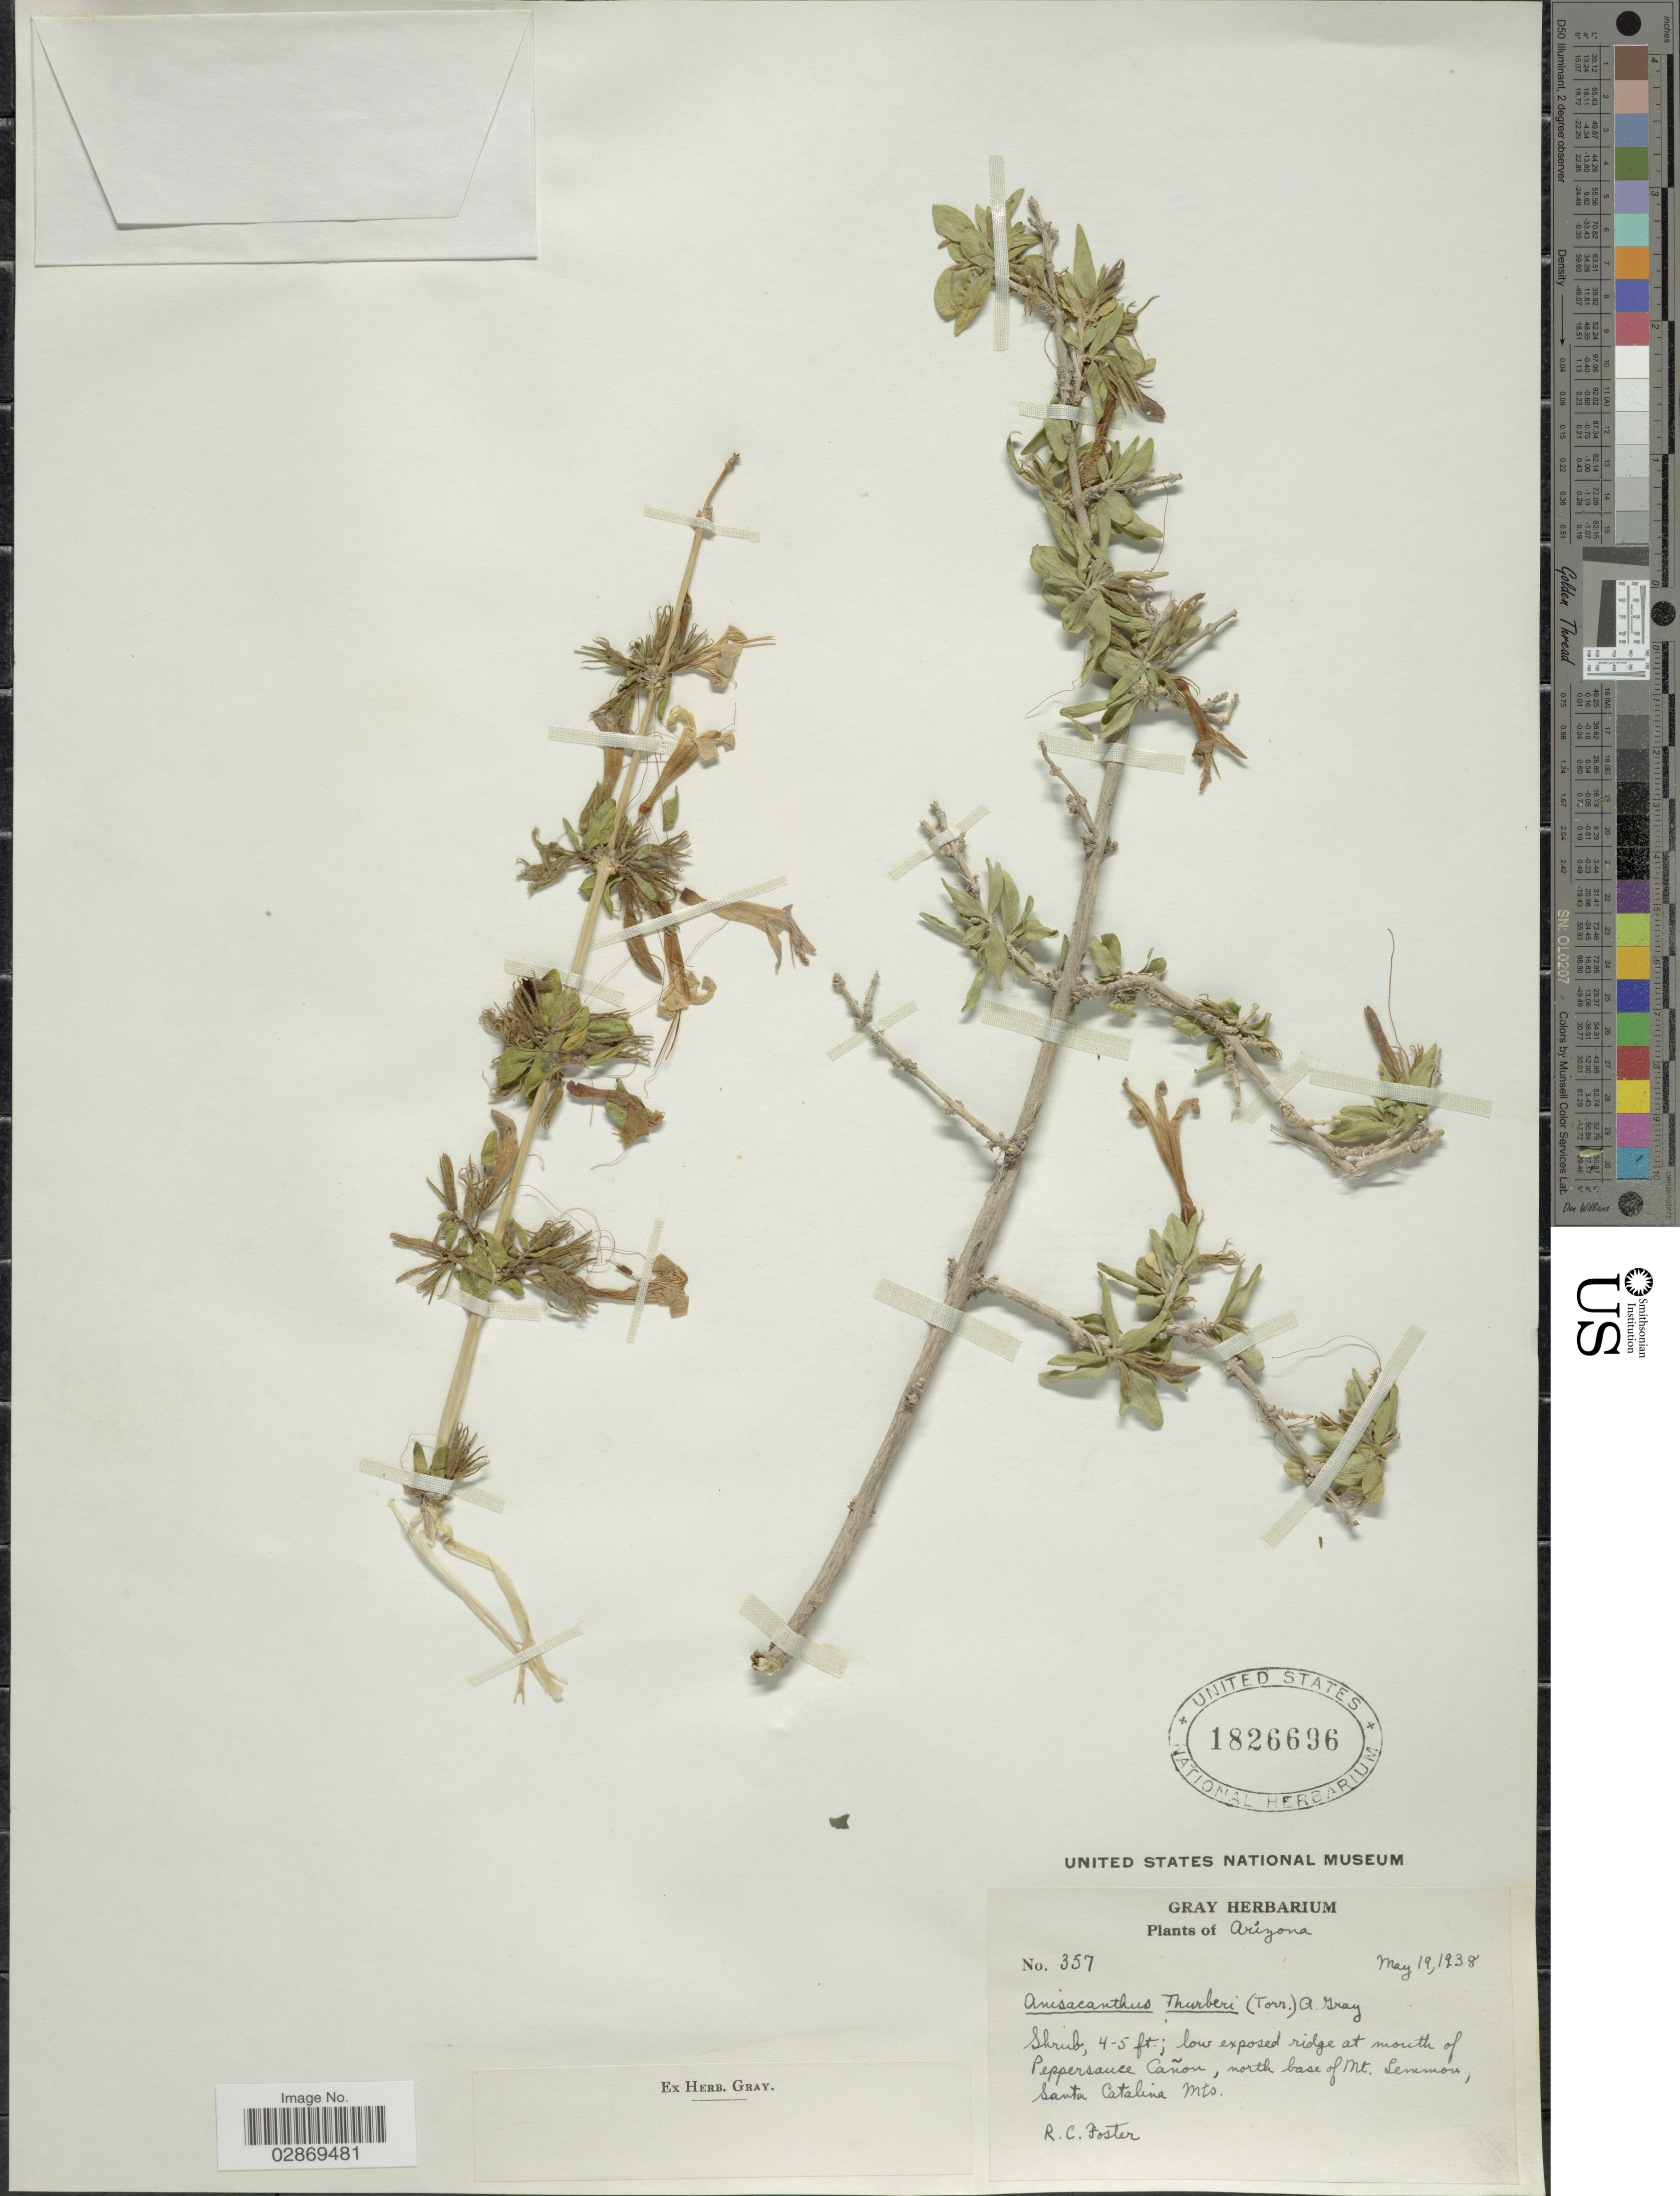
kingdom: Plantae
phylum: Tracheophyta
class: Magnoliopsida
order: Lamiales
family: Acanthaceae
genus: Anisacanthus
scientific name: Anisacanthus thurberi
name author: (Torr.) A. Gray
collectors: R. C. Foster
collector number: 357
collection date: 1938-05-19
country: United States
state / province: Arizona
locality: Low exposed ridge at mouth of Peppersauce Cañon, north base of Mt. Lemmon, Santa Catalina Mts.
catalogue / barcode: US 1826696